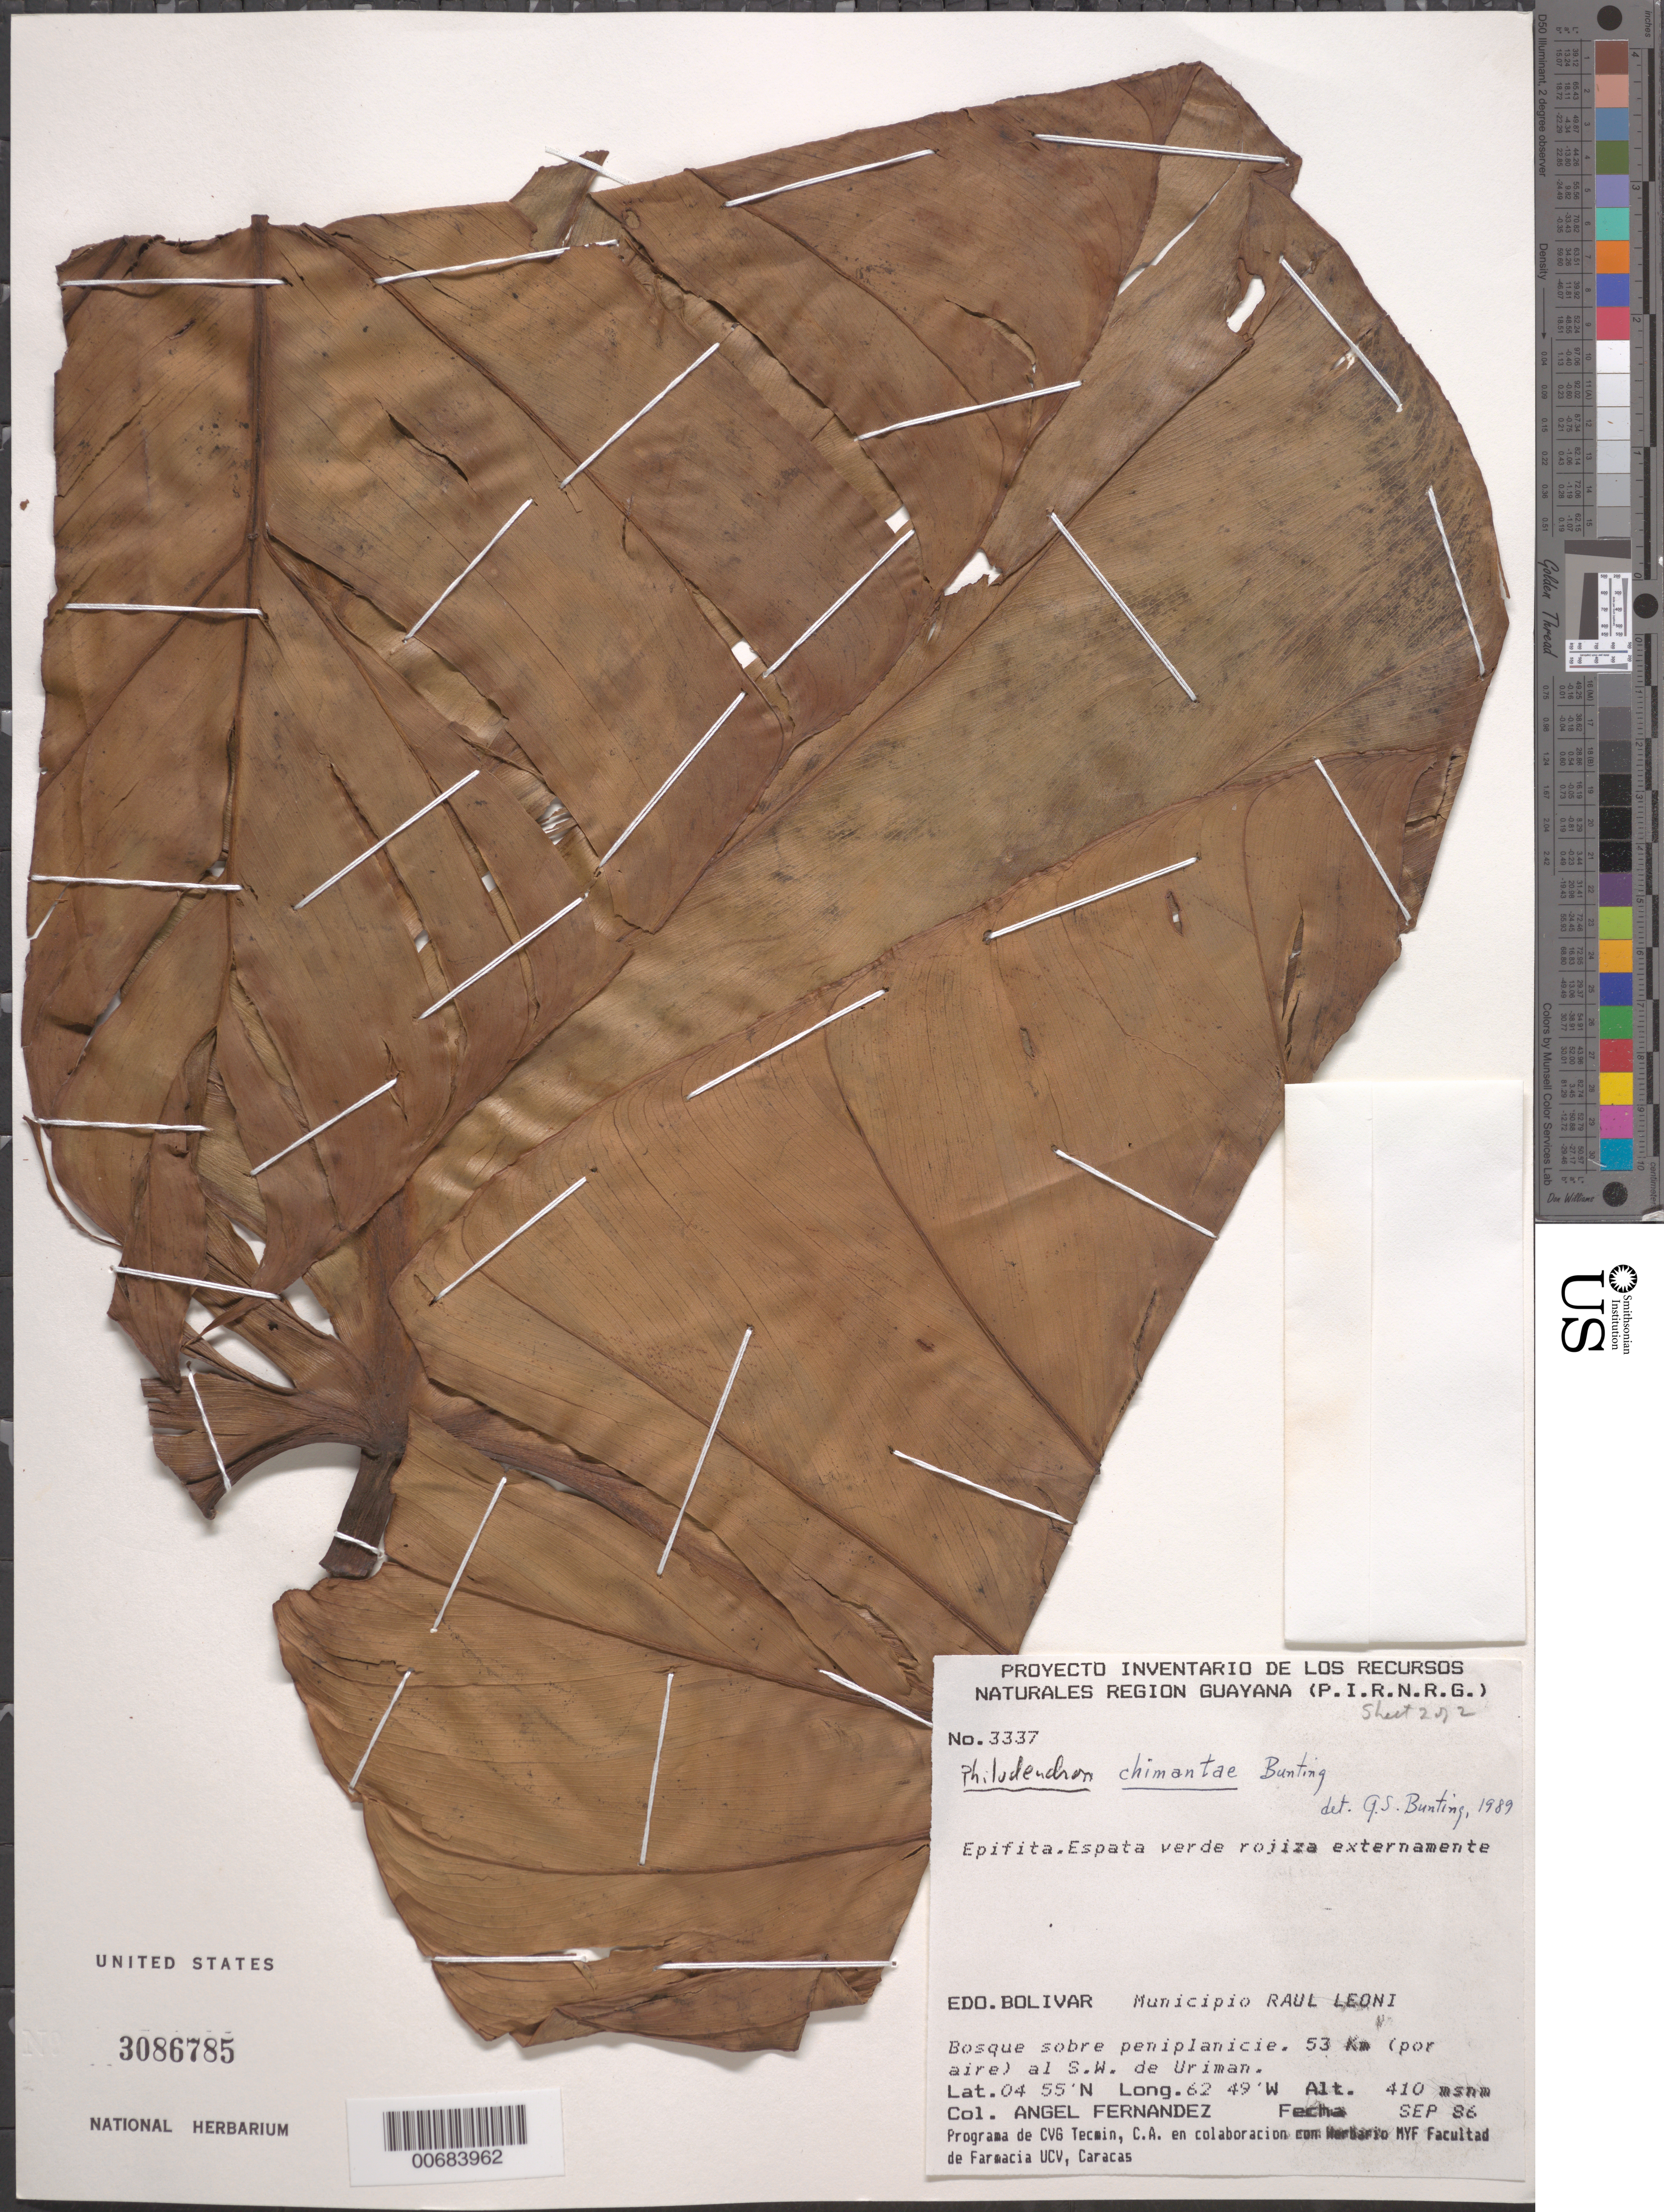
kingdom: Plantae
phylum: Tracheophyta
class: Liliopsida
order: Alismatales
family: Araceae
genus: Philodendron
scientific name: Philodendron chimantae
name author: G.S. Bunting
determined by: Bunting, G. S.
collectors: A. Fernández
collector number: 3337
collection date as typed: Sep-86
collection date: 1986-09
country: Venezuela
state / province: Bolívar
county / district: Angostura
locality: Mun. Raúl Leoni [=Angostura], 53 km by air to SW of Uriman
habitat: Forest on plain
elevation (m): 410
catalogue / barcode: US 3086785